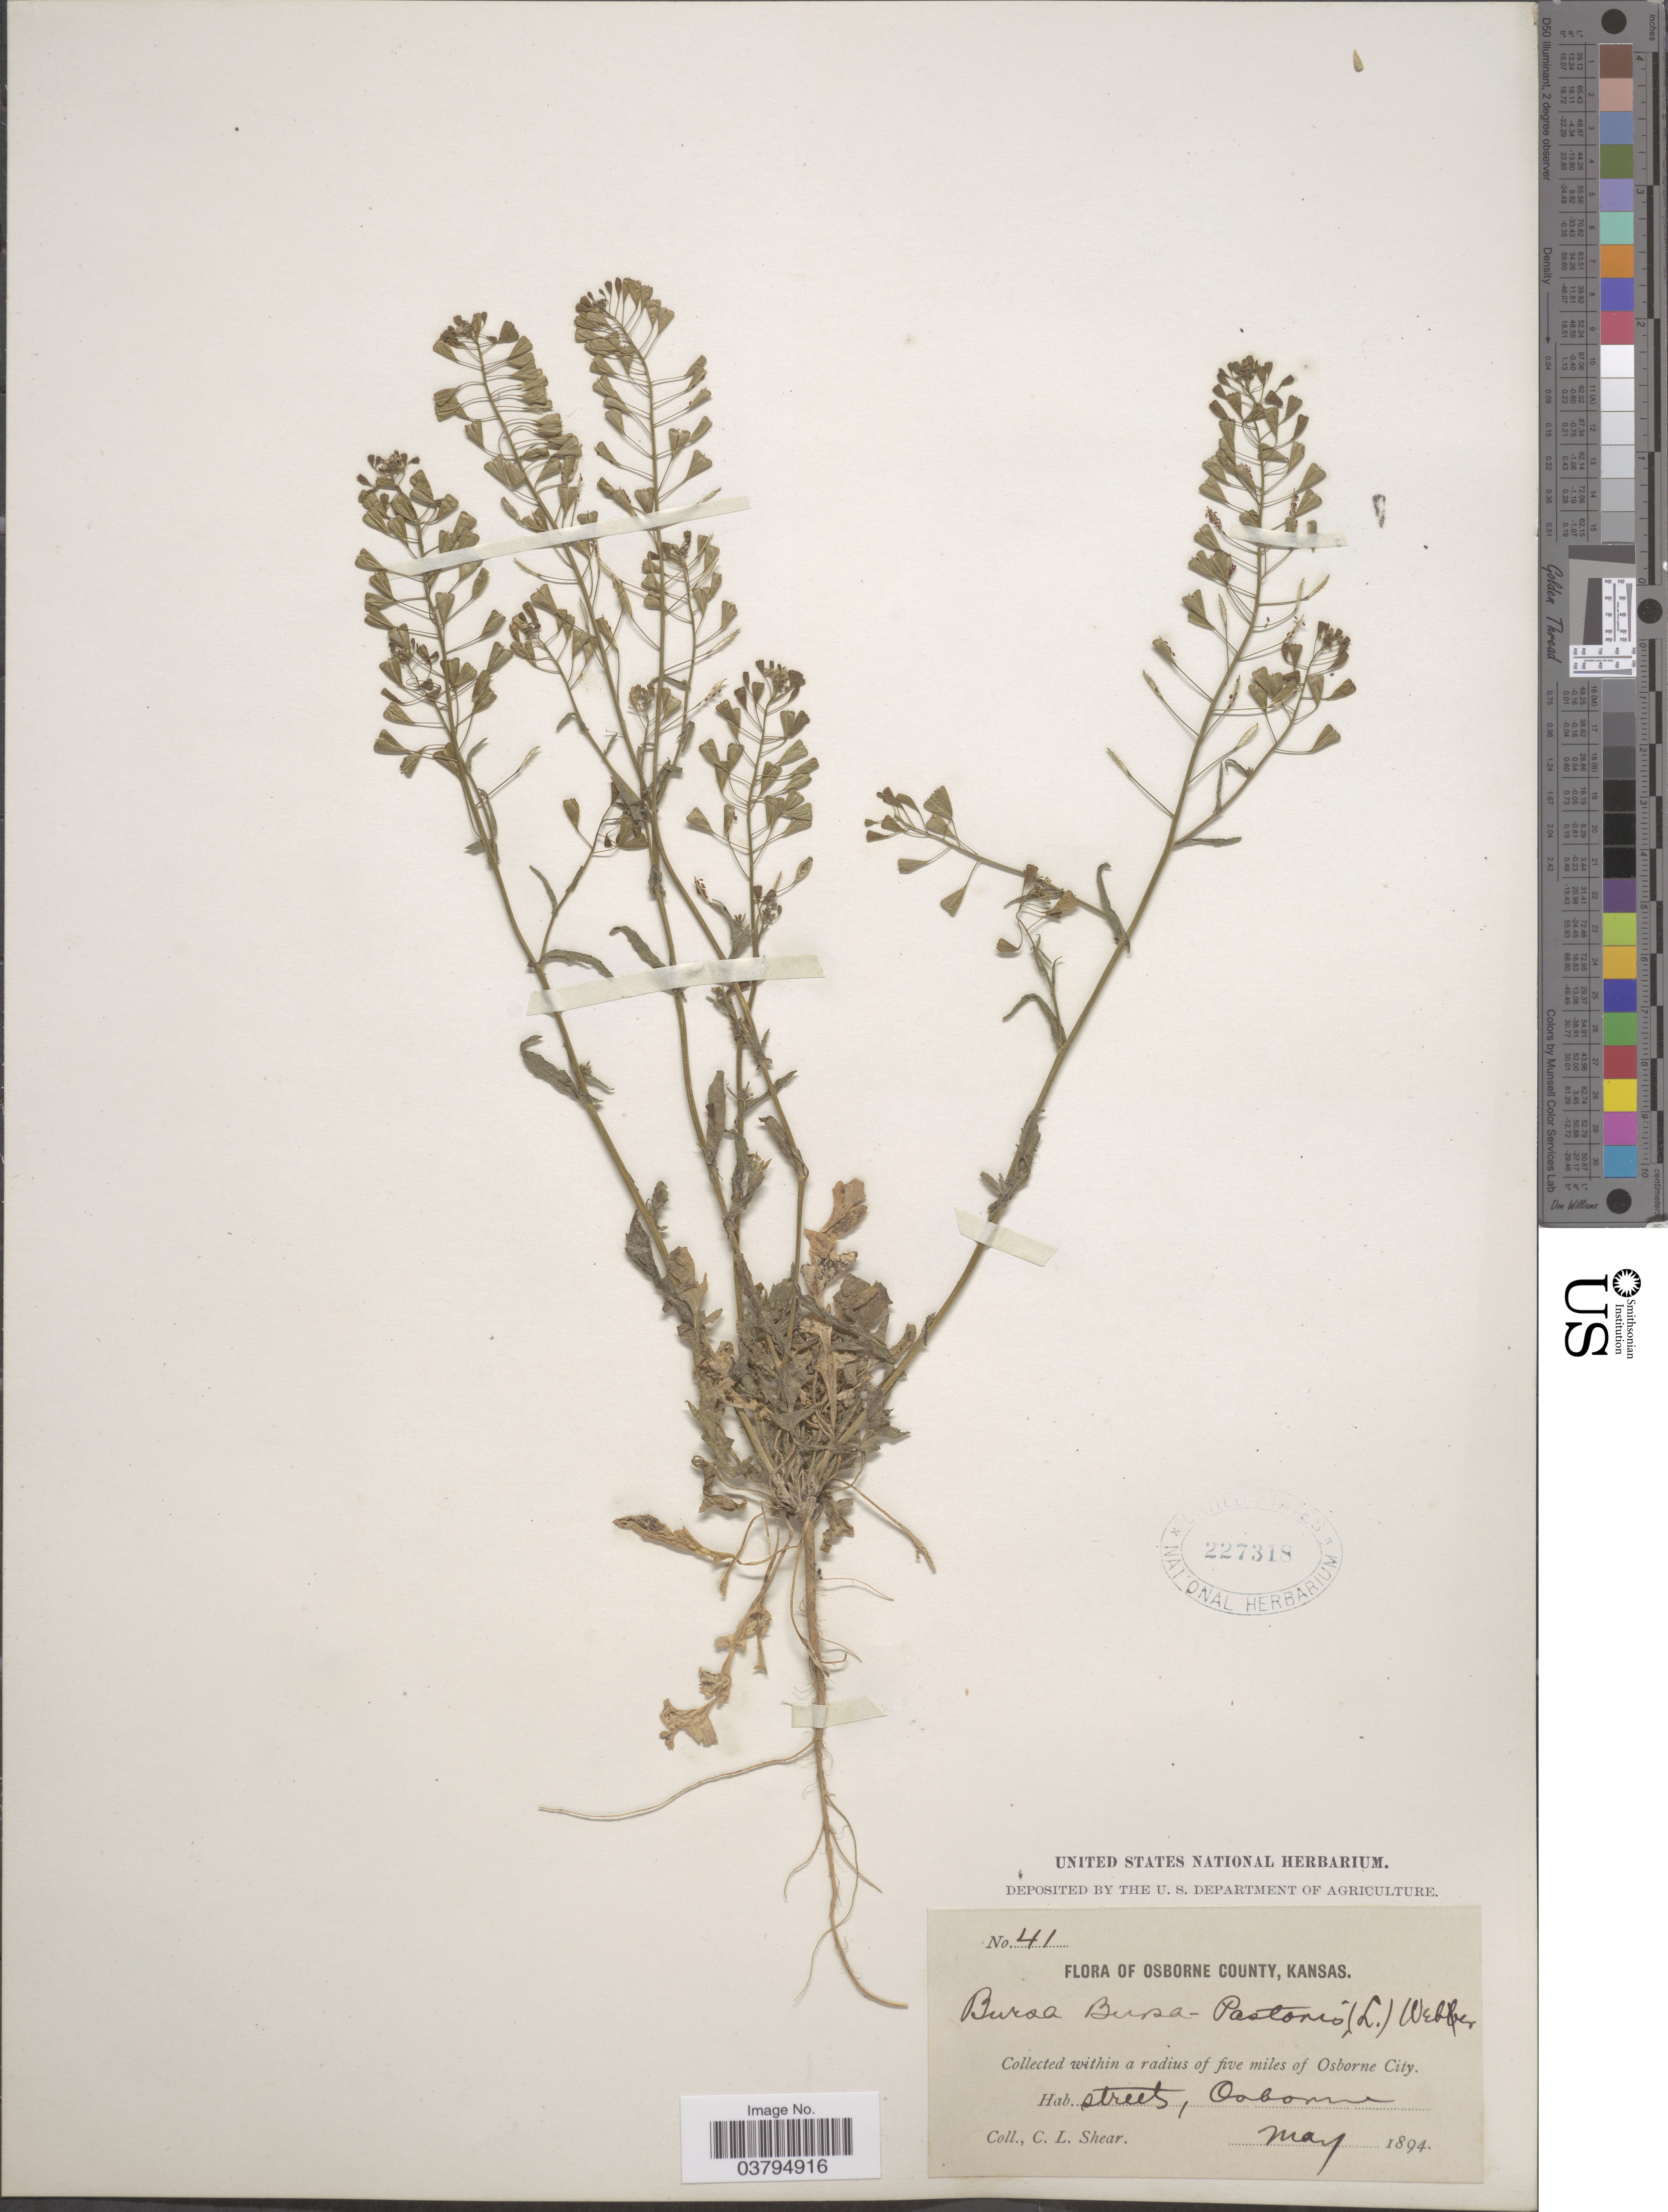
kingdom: Plantae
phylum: Tracheophyta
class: Magnoliopsida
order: Brassicales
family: Brassicaceae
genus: Capsella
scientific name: Capsella bursa-pastoris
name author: (L.) Medik.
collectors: C. L. Shear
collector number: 41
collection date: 1894-05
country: United States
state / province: Kansas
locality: Osborne County. Within a radius of five miles of Osborne City. Streets, Osborne.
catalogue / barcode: US 227318